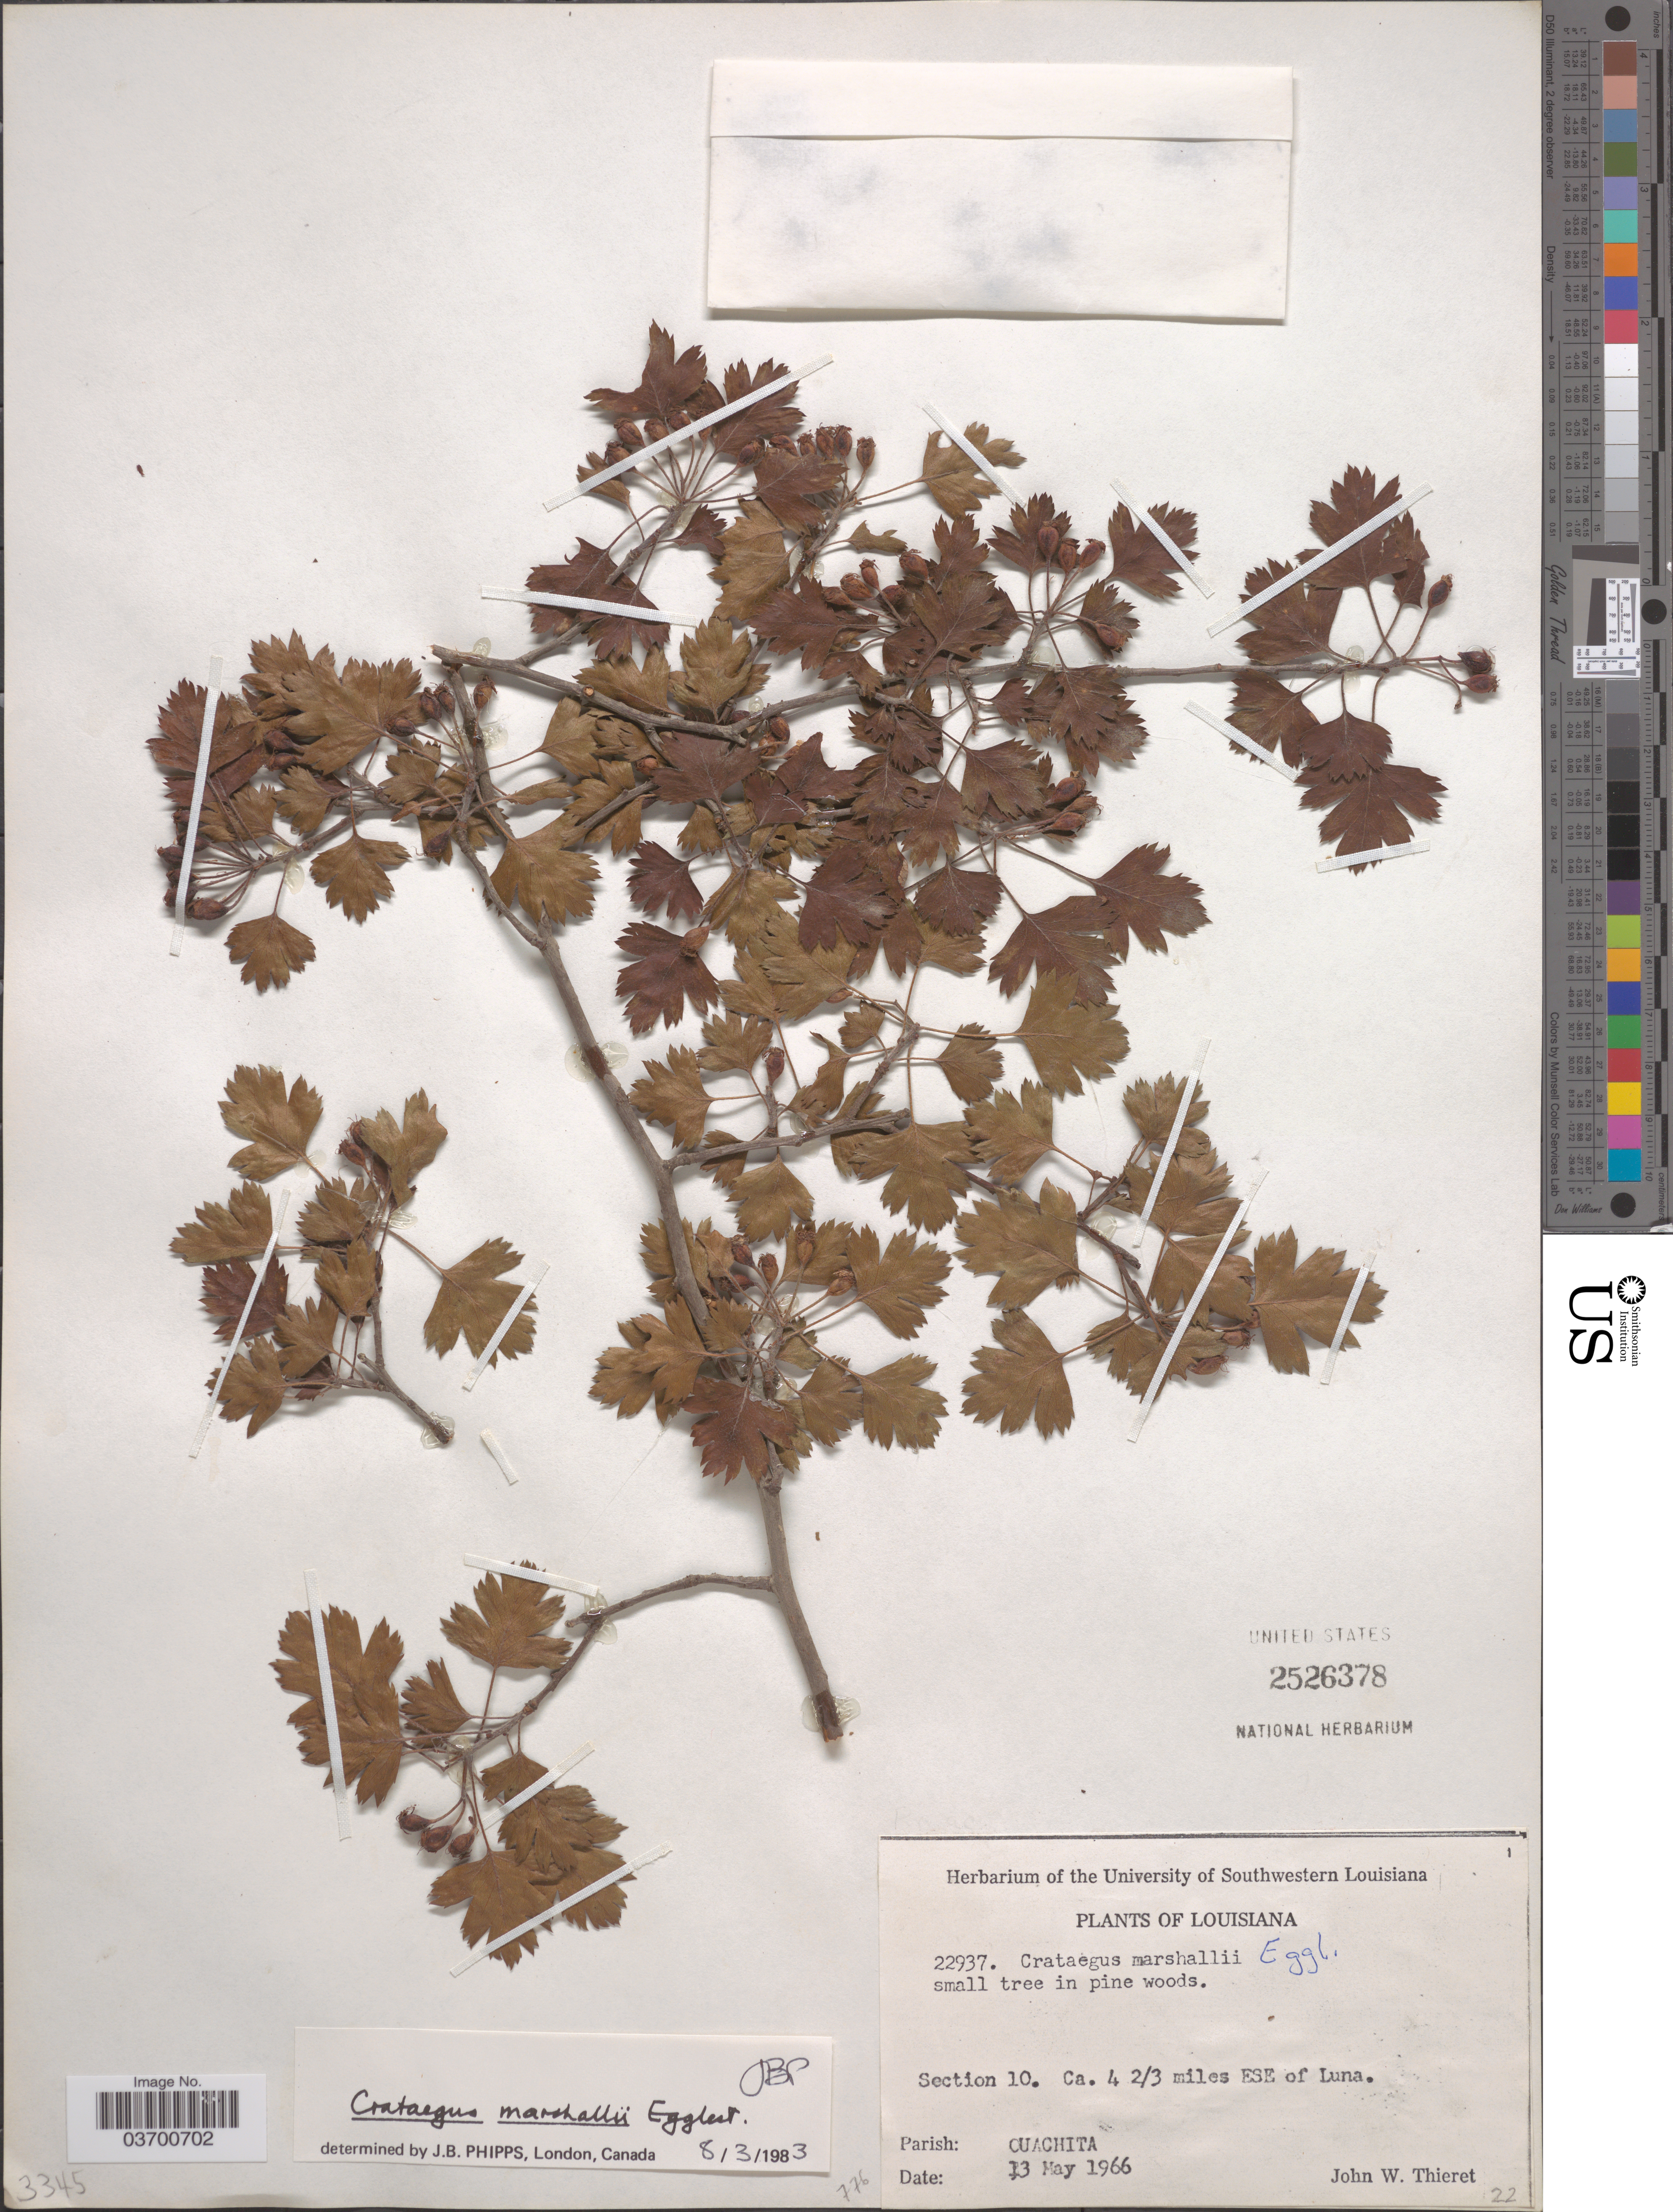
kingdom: Plantae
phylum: Tracheophyta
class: Magnoliopsida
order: Rosales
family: Rosaceae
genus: Crataegus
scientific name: Crataegus marshallii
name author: Eggl.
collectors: J. W. Thieret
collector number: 22937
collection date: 1966-05-13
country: United States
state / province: Louisiana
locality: Section 10. Ca. 4 2/3 miles ESE of Luna. Parish: Cuachita.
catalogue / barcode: US 2526378